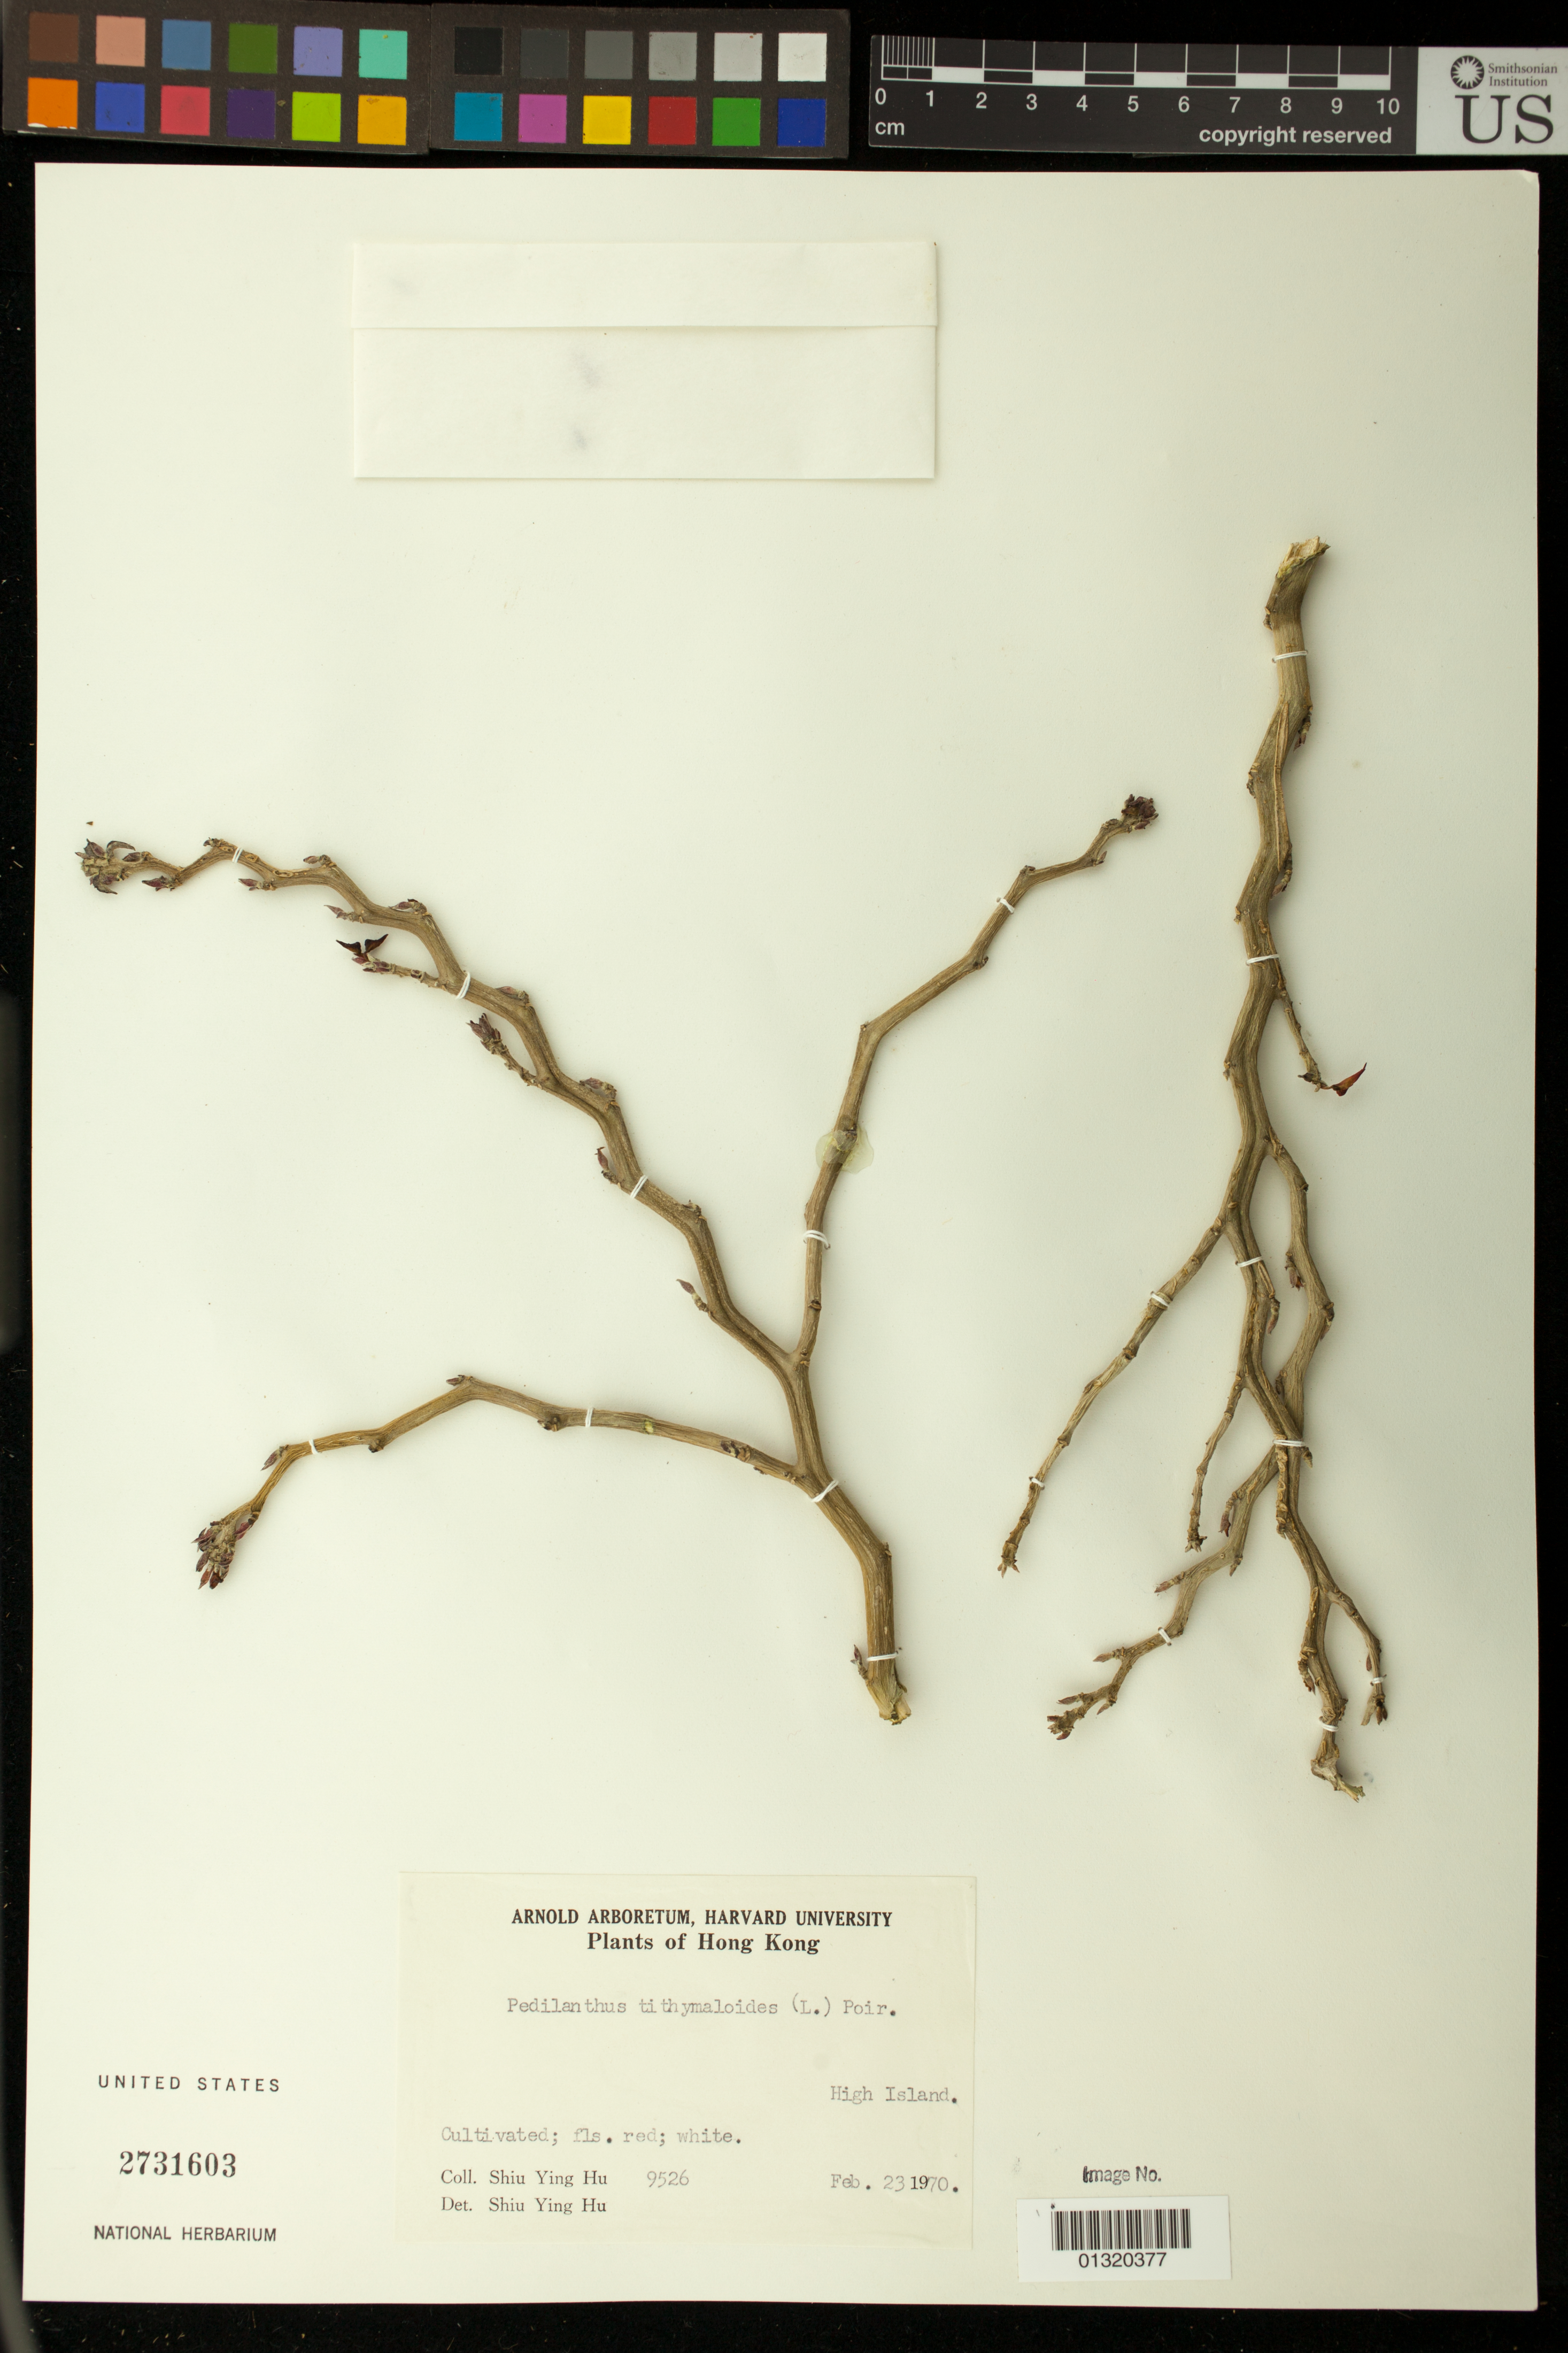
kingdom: Plantae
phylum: Tracheophyta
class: Magnoliopsida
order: Malpighiales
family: Euphorbiaceae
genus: Pedilanthus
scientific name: Pedilanthus tithymaloides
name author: (L.) Poit.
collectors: S. Y. Hu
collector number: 9526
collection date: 1970-02-23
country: China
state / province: Hong Kong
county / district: Sai Kung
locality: High Island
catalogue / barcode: US 2731603